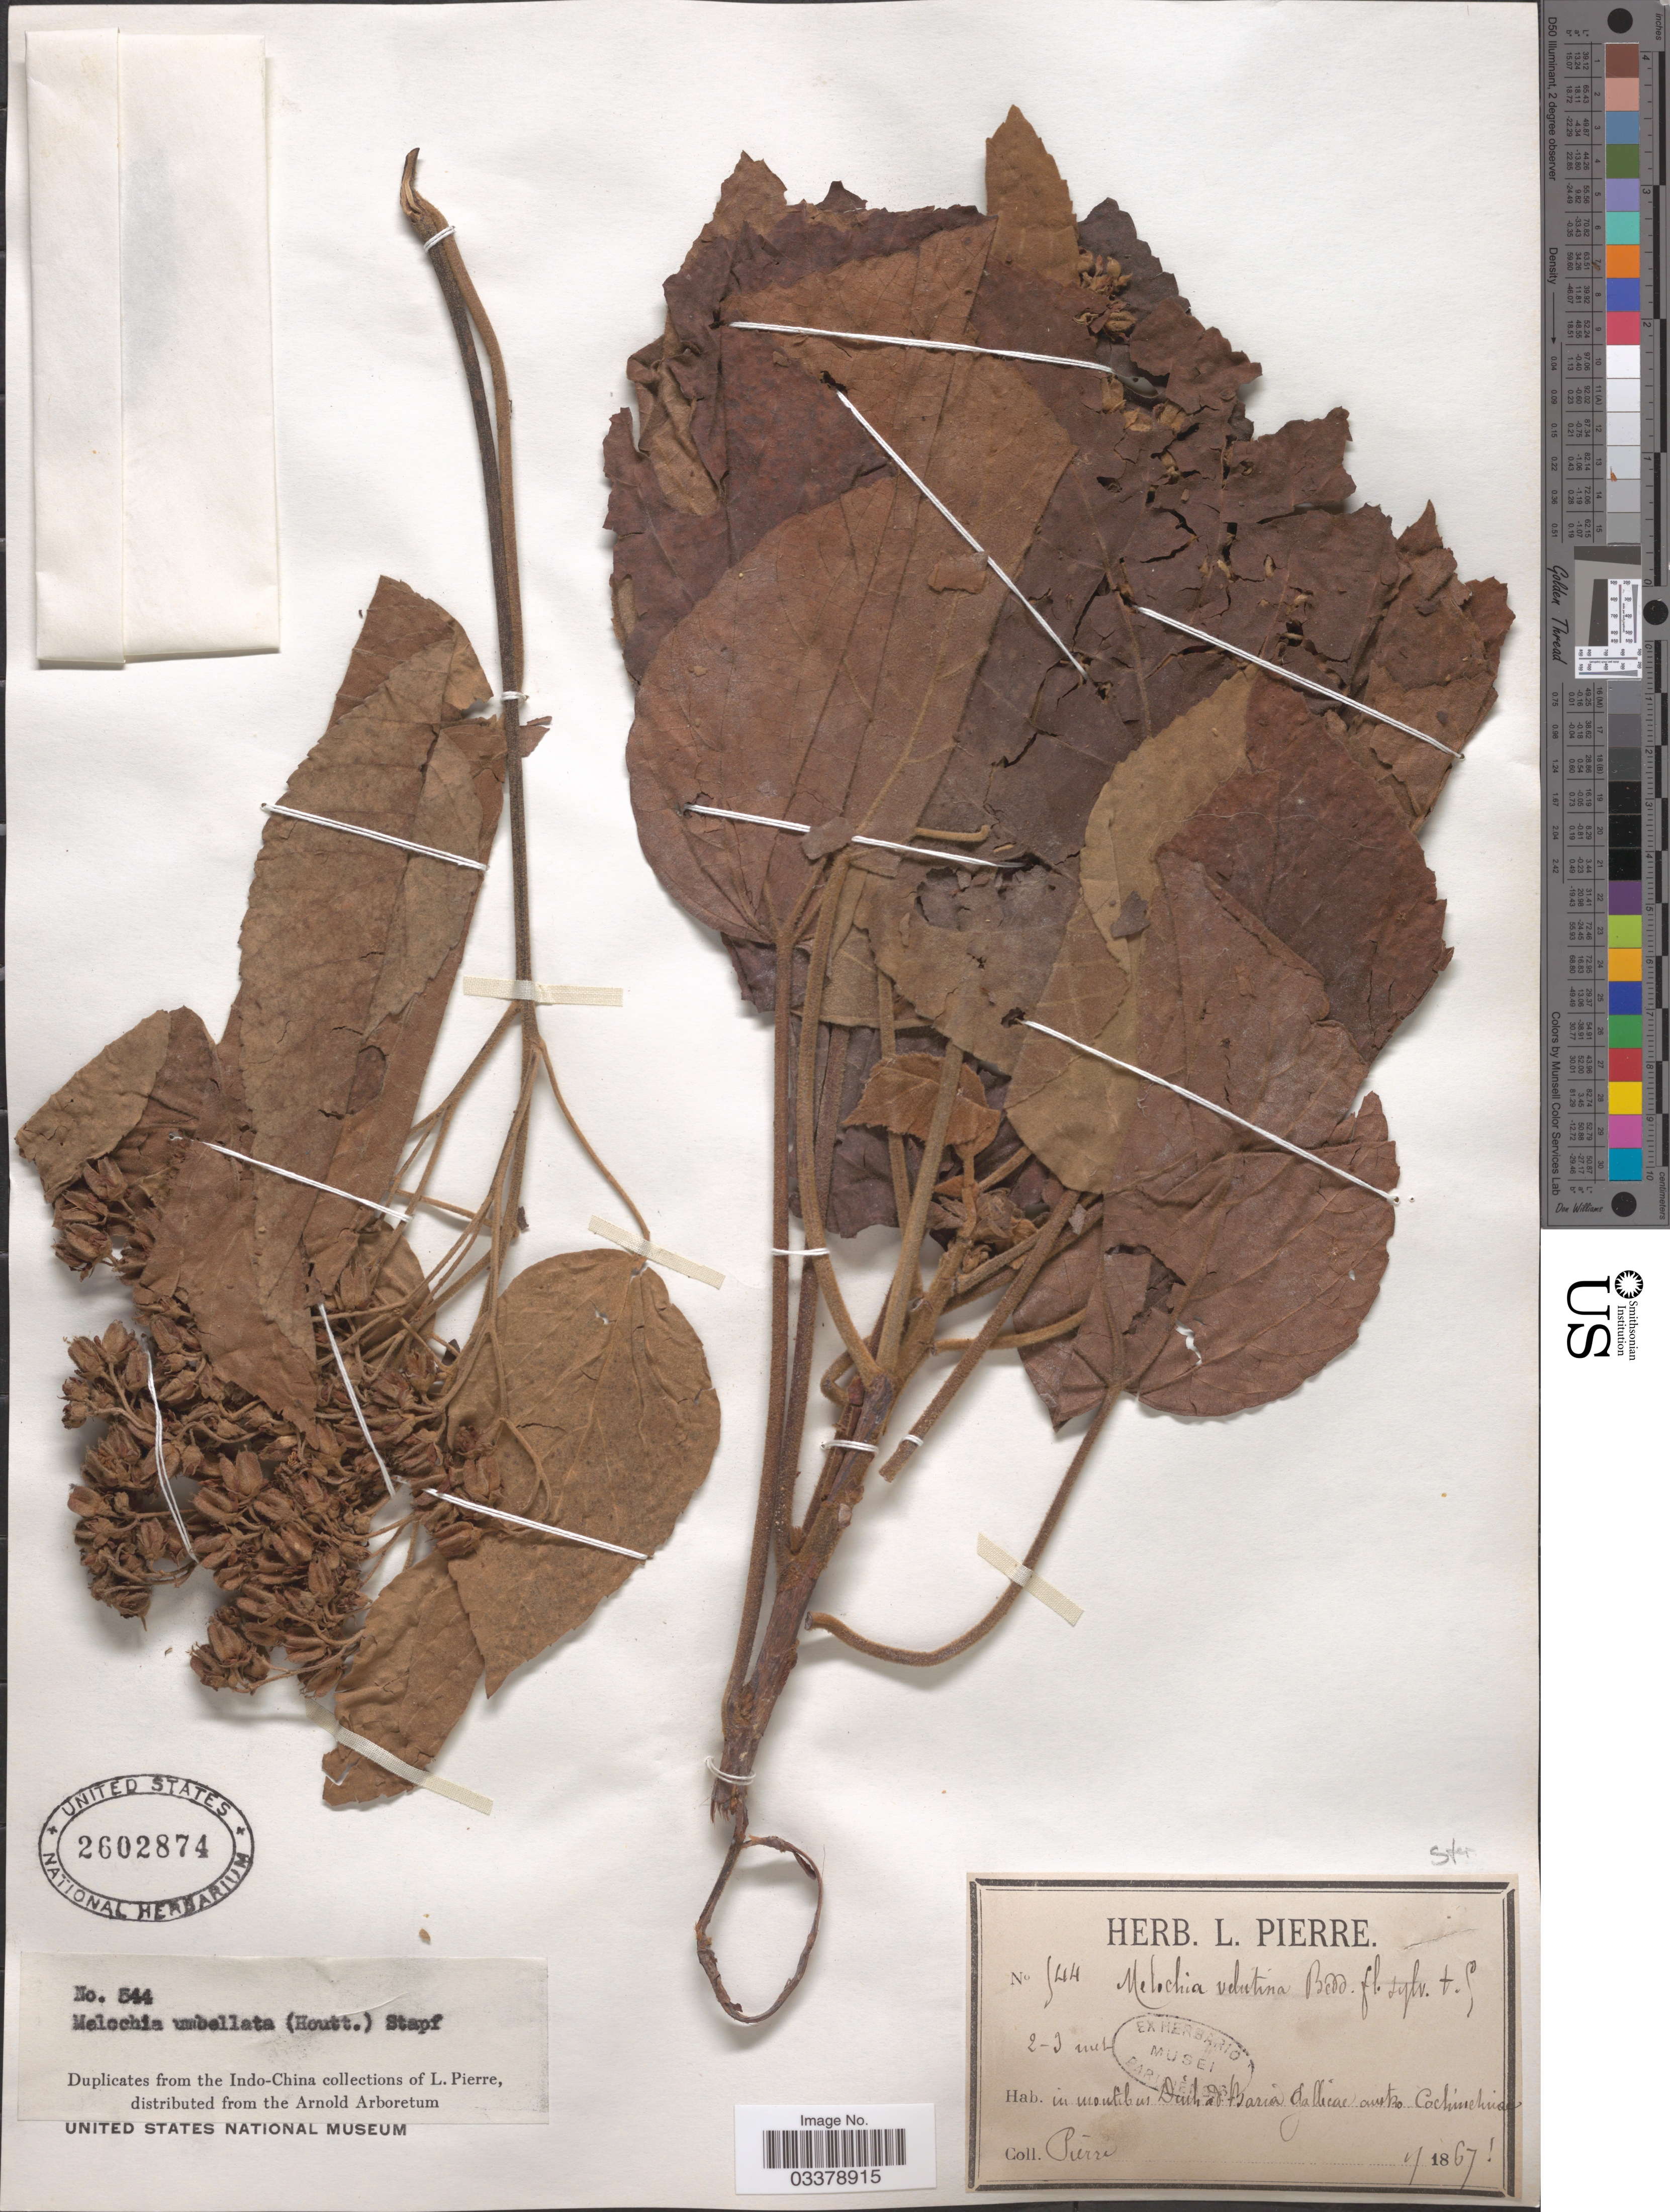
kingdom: Plantae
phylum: Tracheophyta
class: Magnoliopsida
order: Malvales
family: Malvaceae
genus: Melochia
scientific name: Melochia umbellata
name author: Stapf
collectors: L. Pierre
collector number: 544*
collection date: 1867-05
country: Vietnam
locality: In montibus Dinh a l'Baria Gallicae austro Cochinchinae.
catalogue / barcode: US 2602874